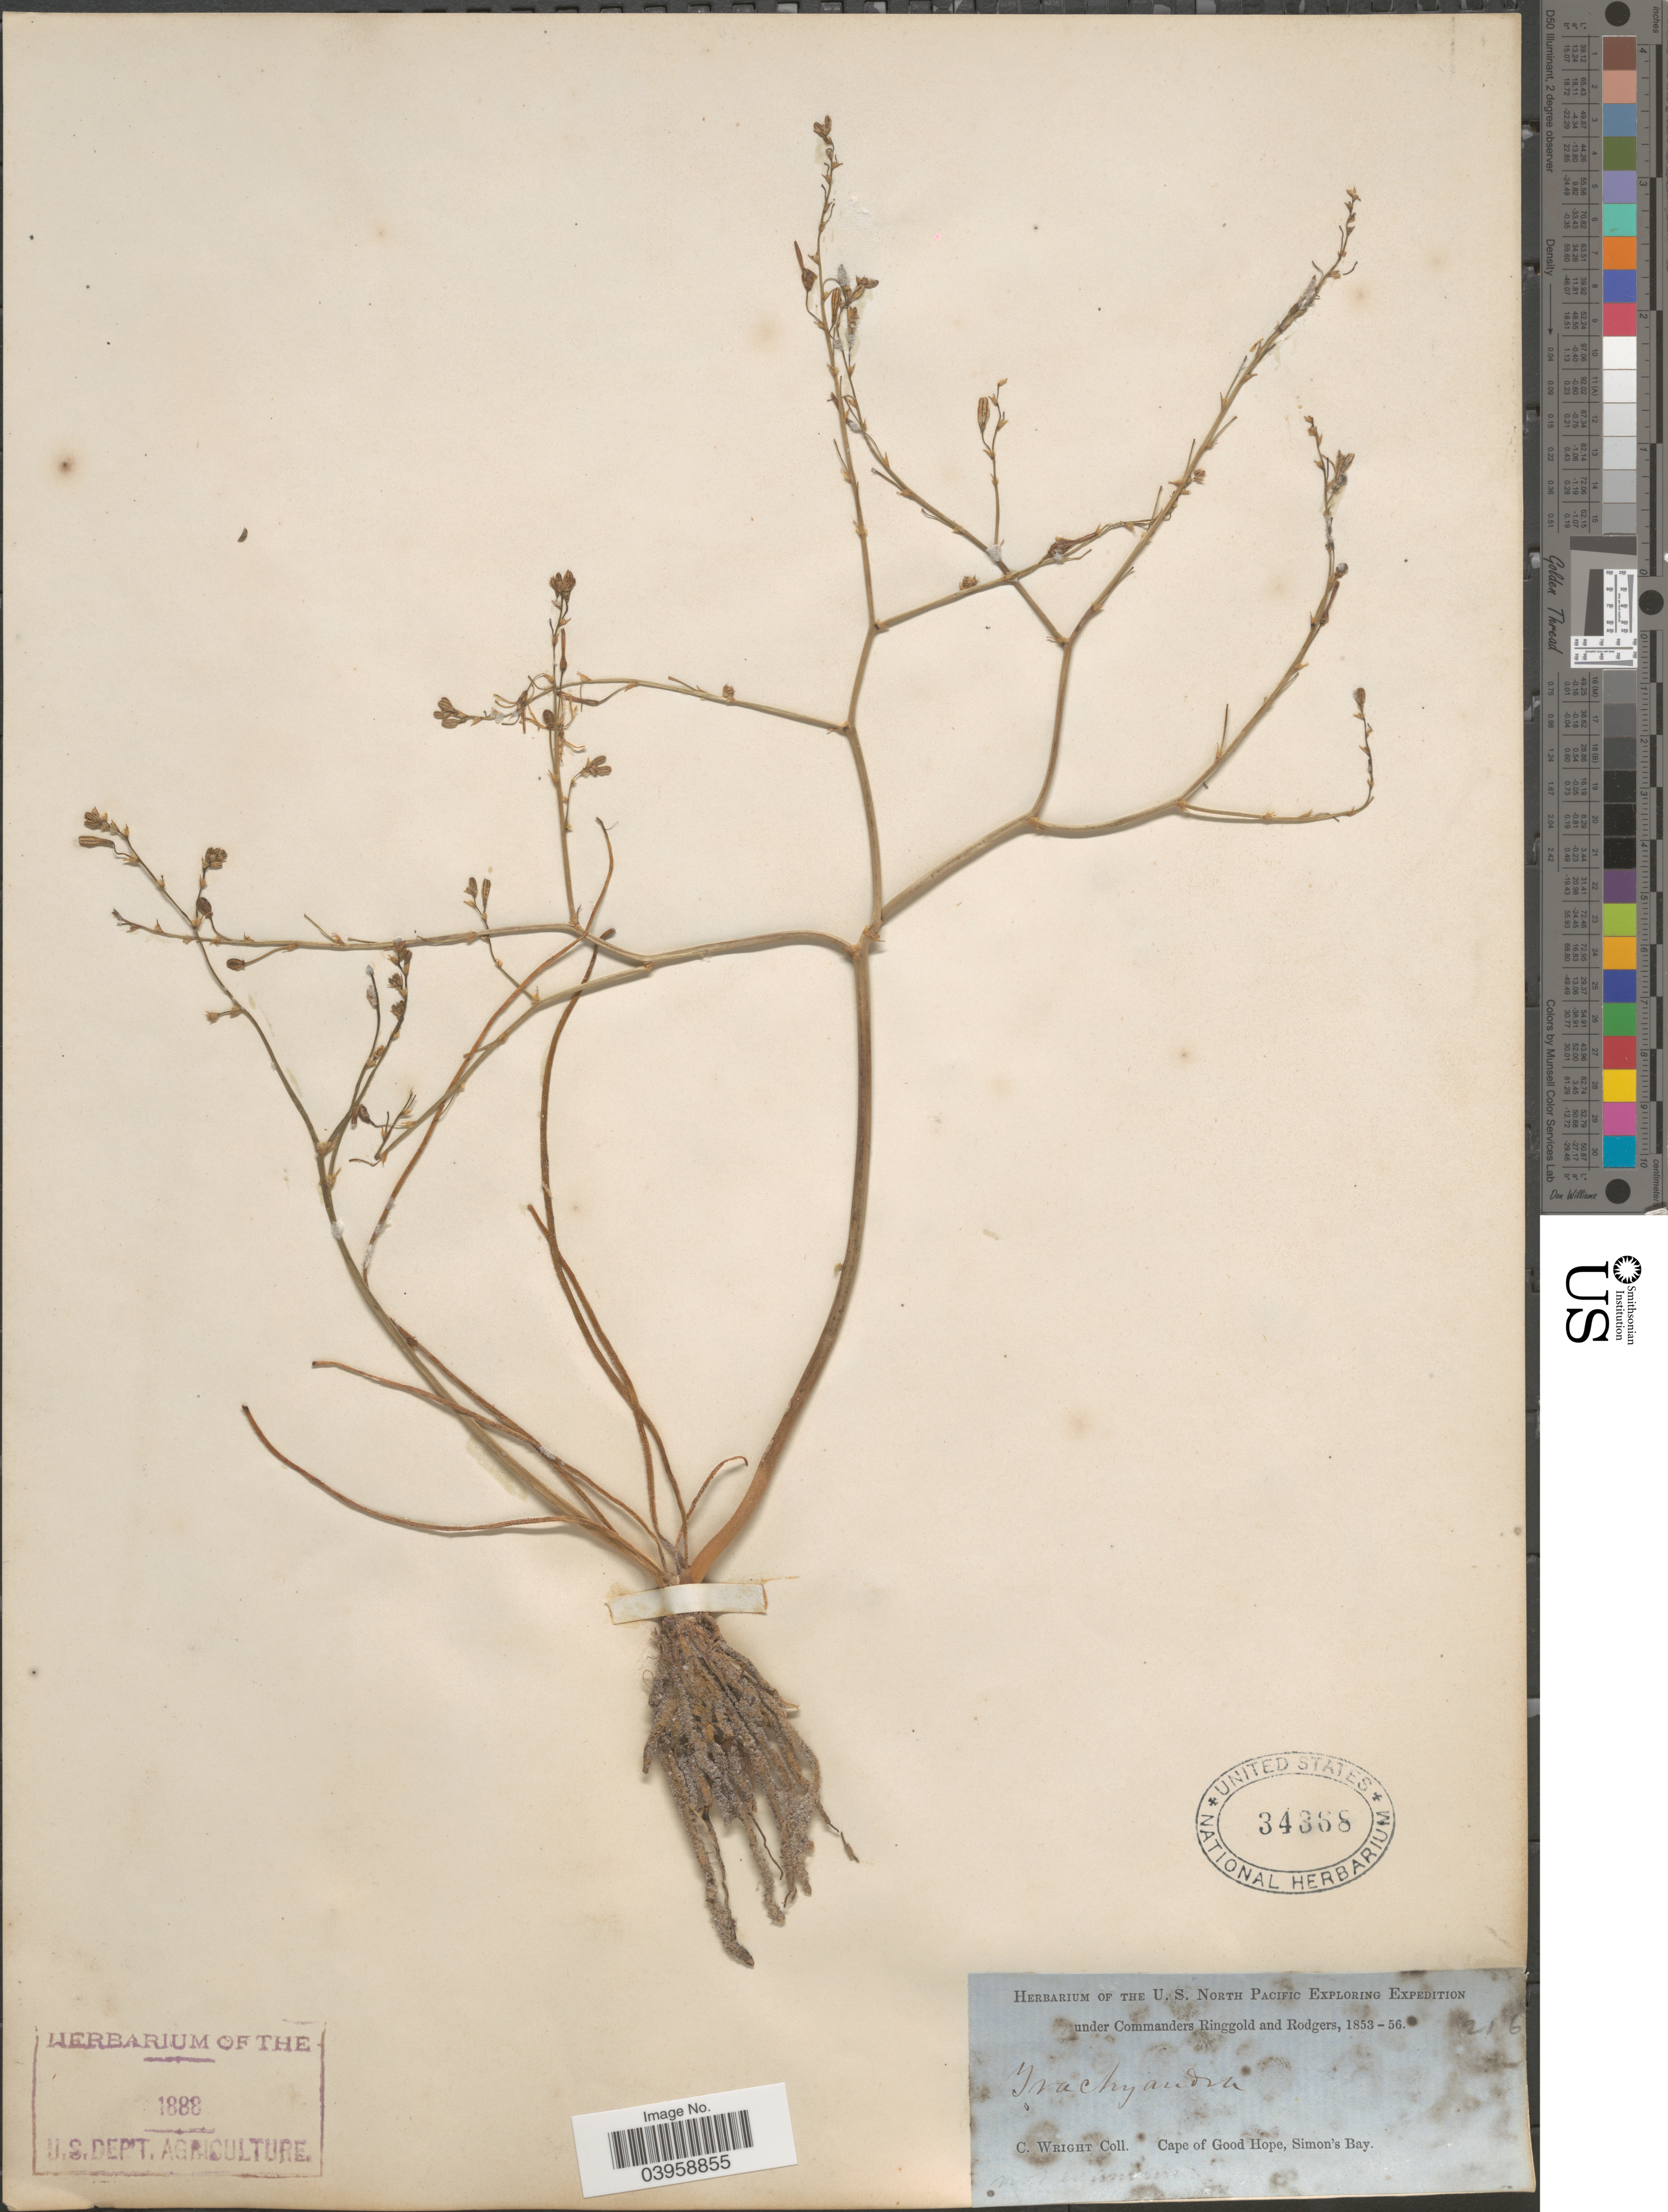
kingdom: Plantae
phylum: Tracheophyta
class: Liliopsida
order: Asparagales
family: Asparagaceae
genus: Anthericum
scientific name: Anthericum sp.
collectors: C. Wright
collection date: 1853/1856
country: South Africa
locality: Cape of Good Hope, Simon's Bay.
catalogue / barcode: US 34368